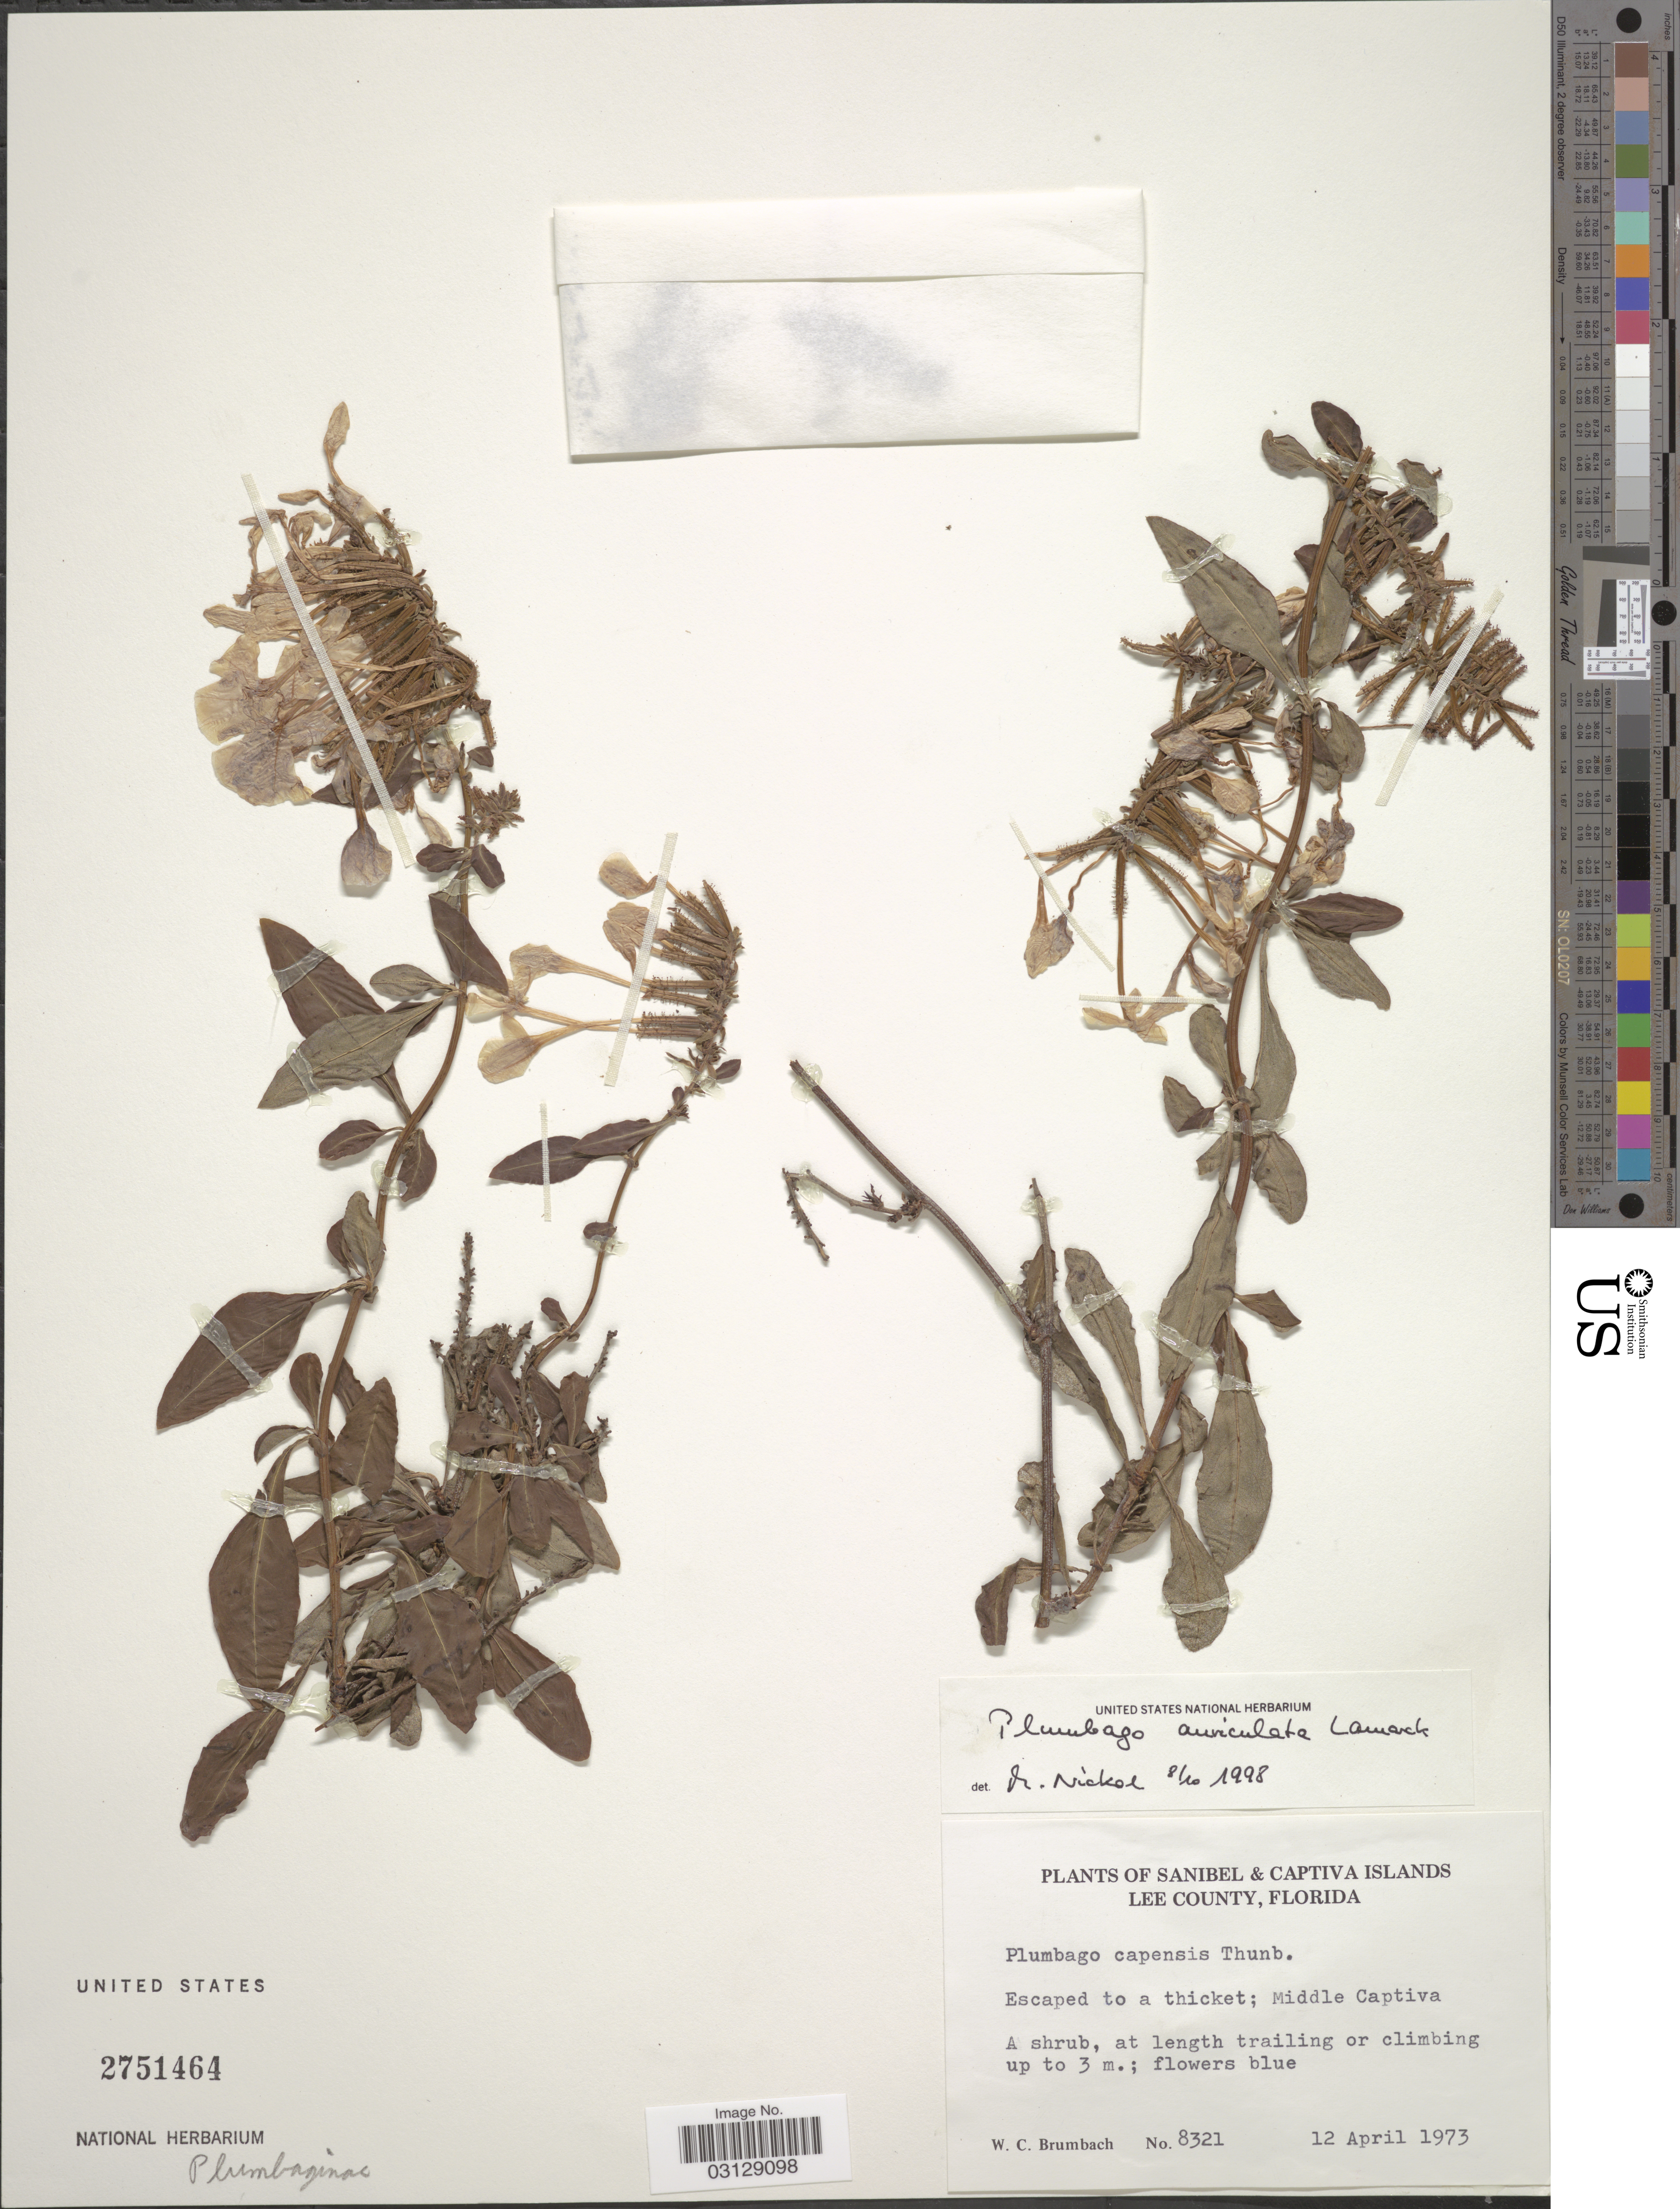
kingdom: Plantae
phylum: Tracheophyta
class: Magnoliopsida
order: Caryophyllales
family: Plumbaginaceae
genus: Plumbago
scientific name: Plumbago capensis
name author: Thunb.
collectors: W. C. Brumbach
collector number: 8321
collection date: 1973-04-12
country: United States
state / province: Florida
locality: Sanibel & Captiva Islands. Lee County. Escaped to a thicket; Middle Captiva.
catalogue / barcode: US 2751464